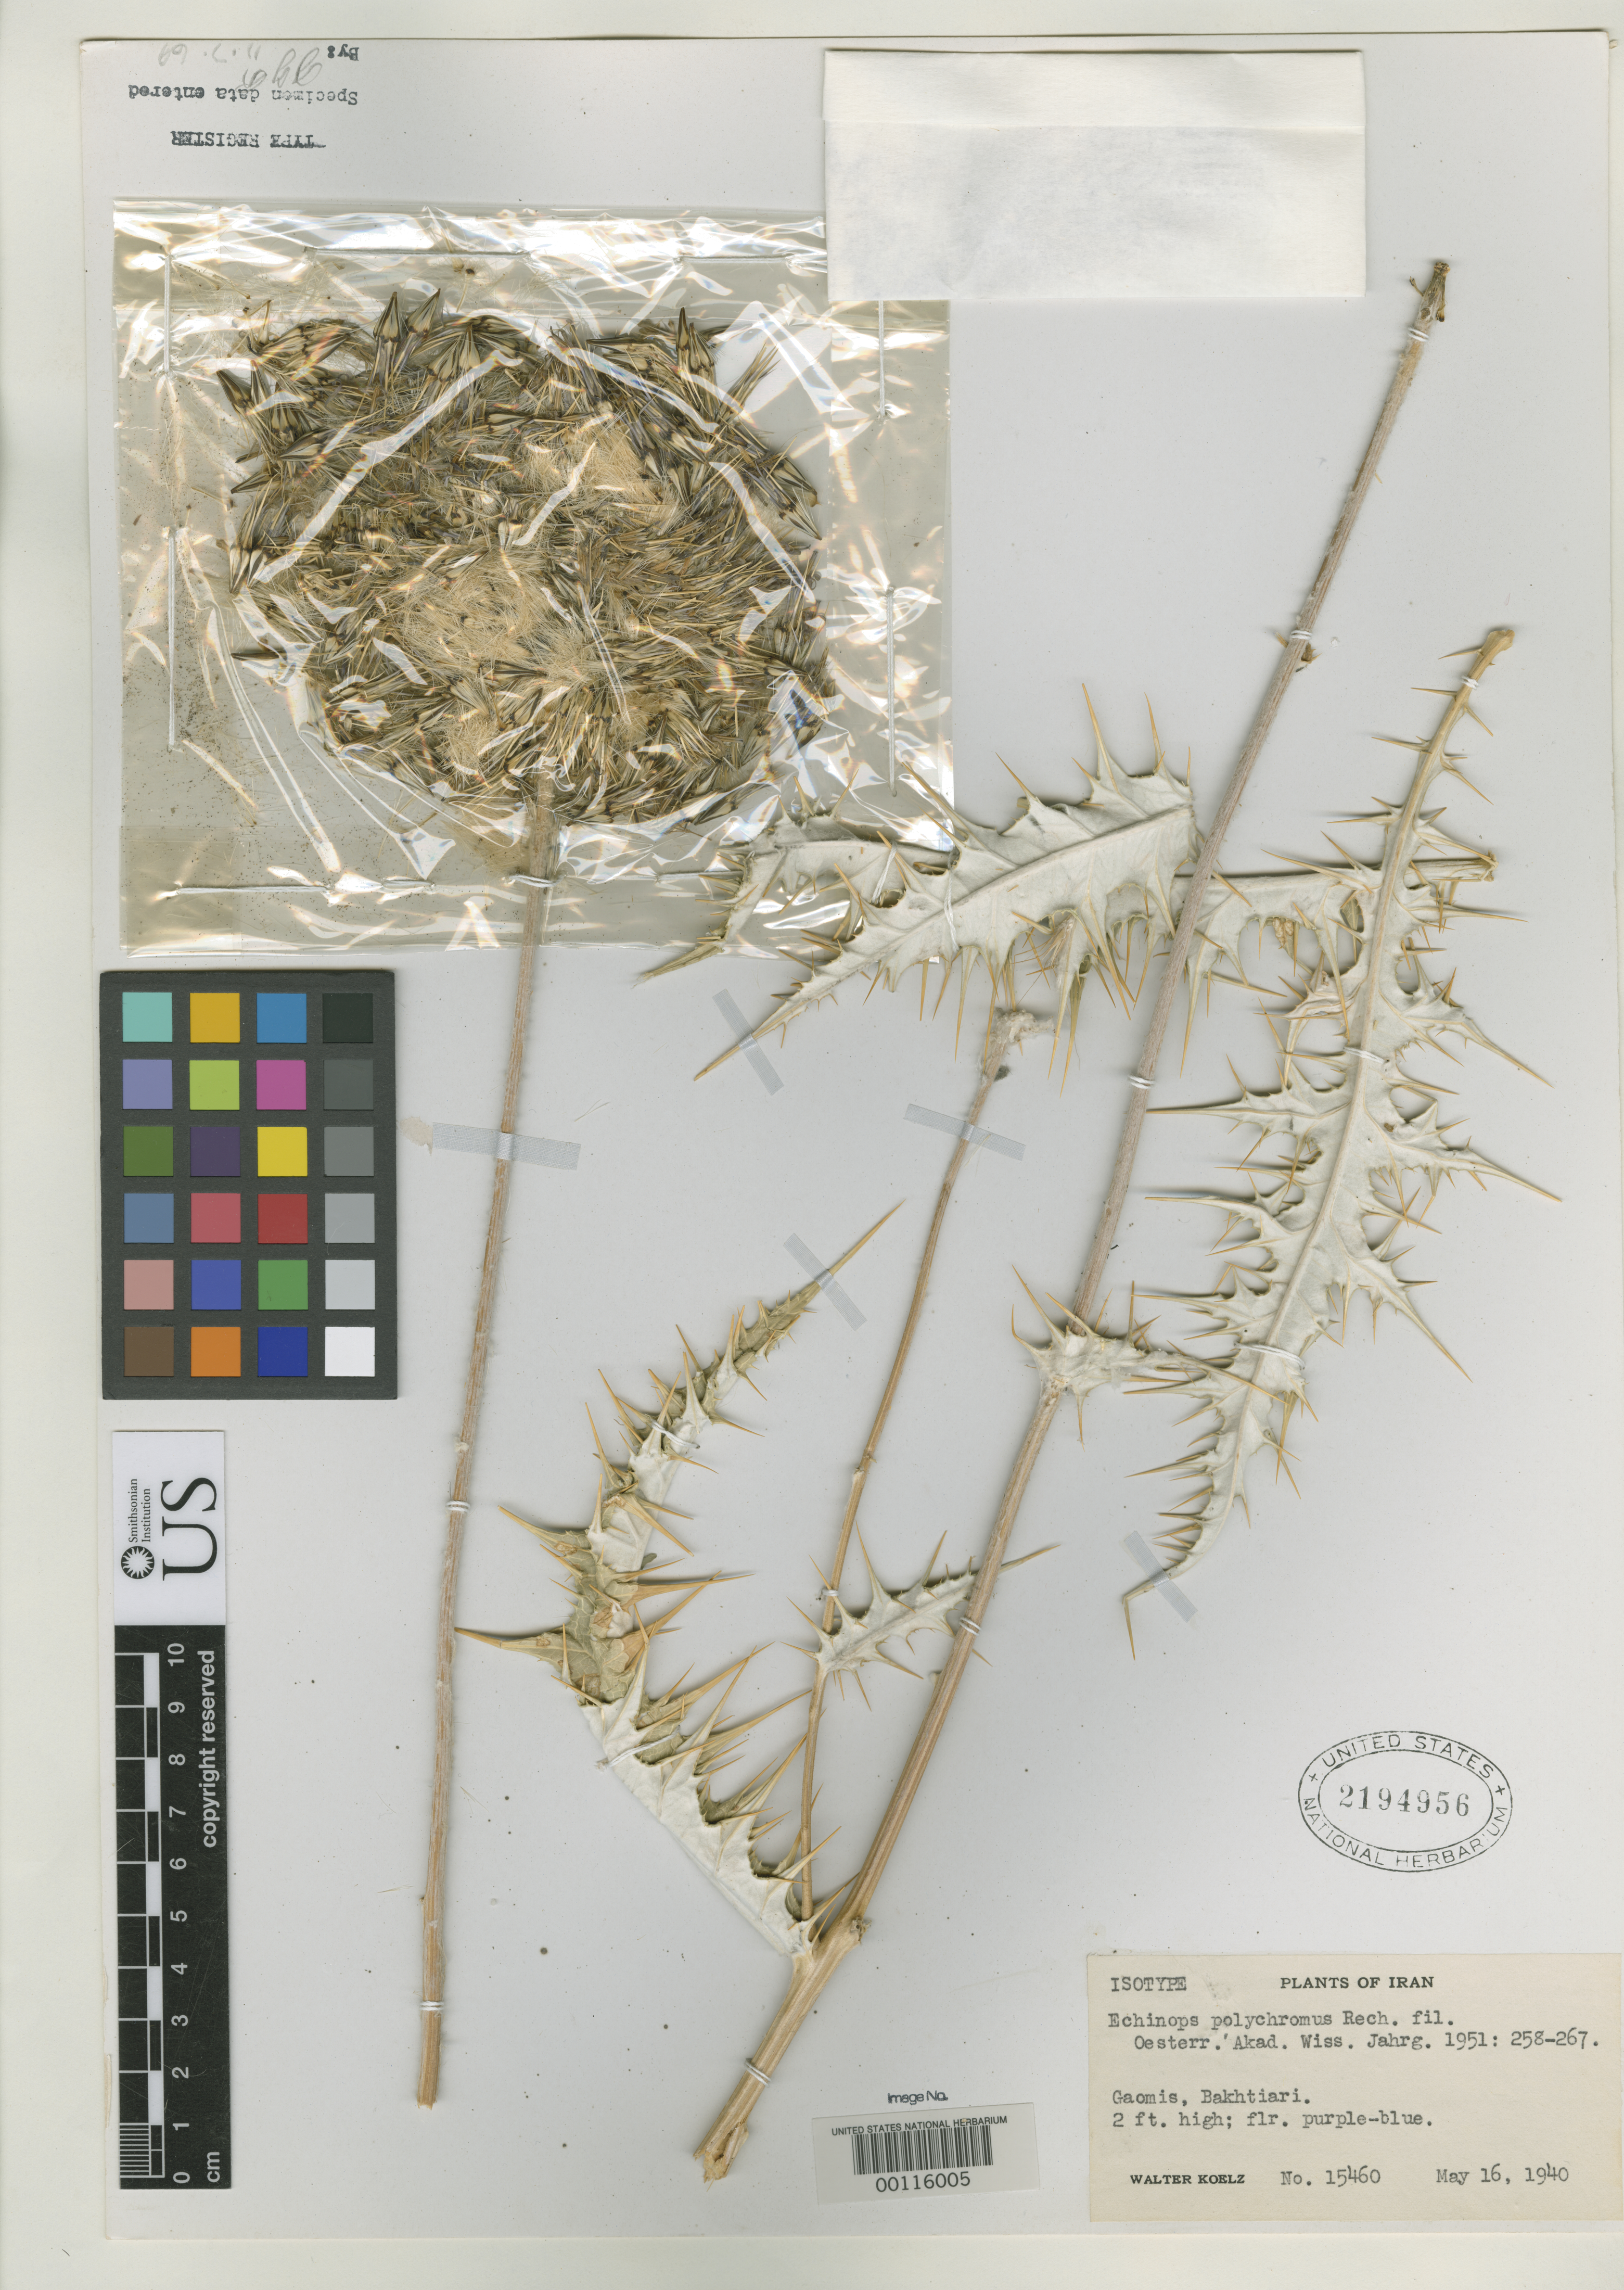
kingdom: Plantae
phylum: Tracheophyta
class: Magnoliopsida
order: Asterales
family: Asteraceae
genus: Echinops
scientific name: Echinops polychromus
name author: Rech. f.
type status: Isotype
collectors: W. N. Koelz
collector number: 15460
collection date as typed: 16 May 1940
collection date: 1940-05-16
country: Iran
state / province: Chahar Mahaal and Bakhtiari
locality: Gaomis.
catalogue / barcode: US 2194956